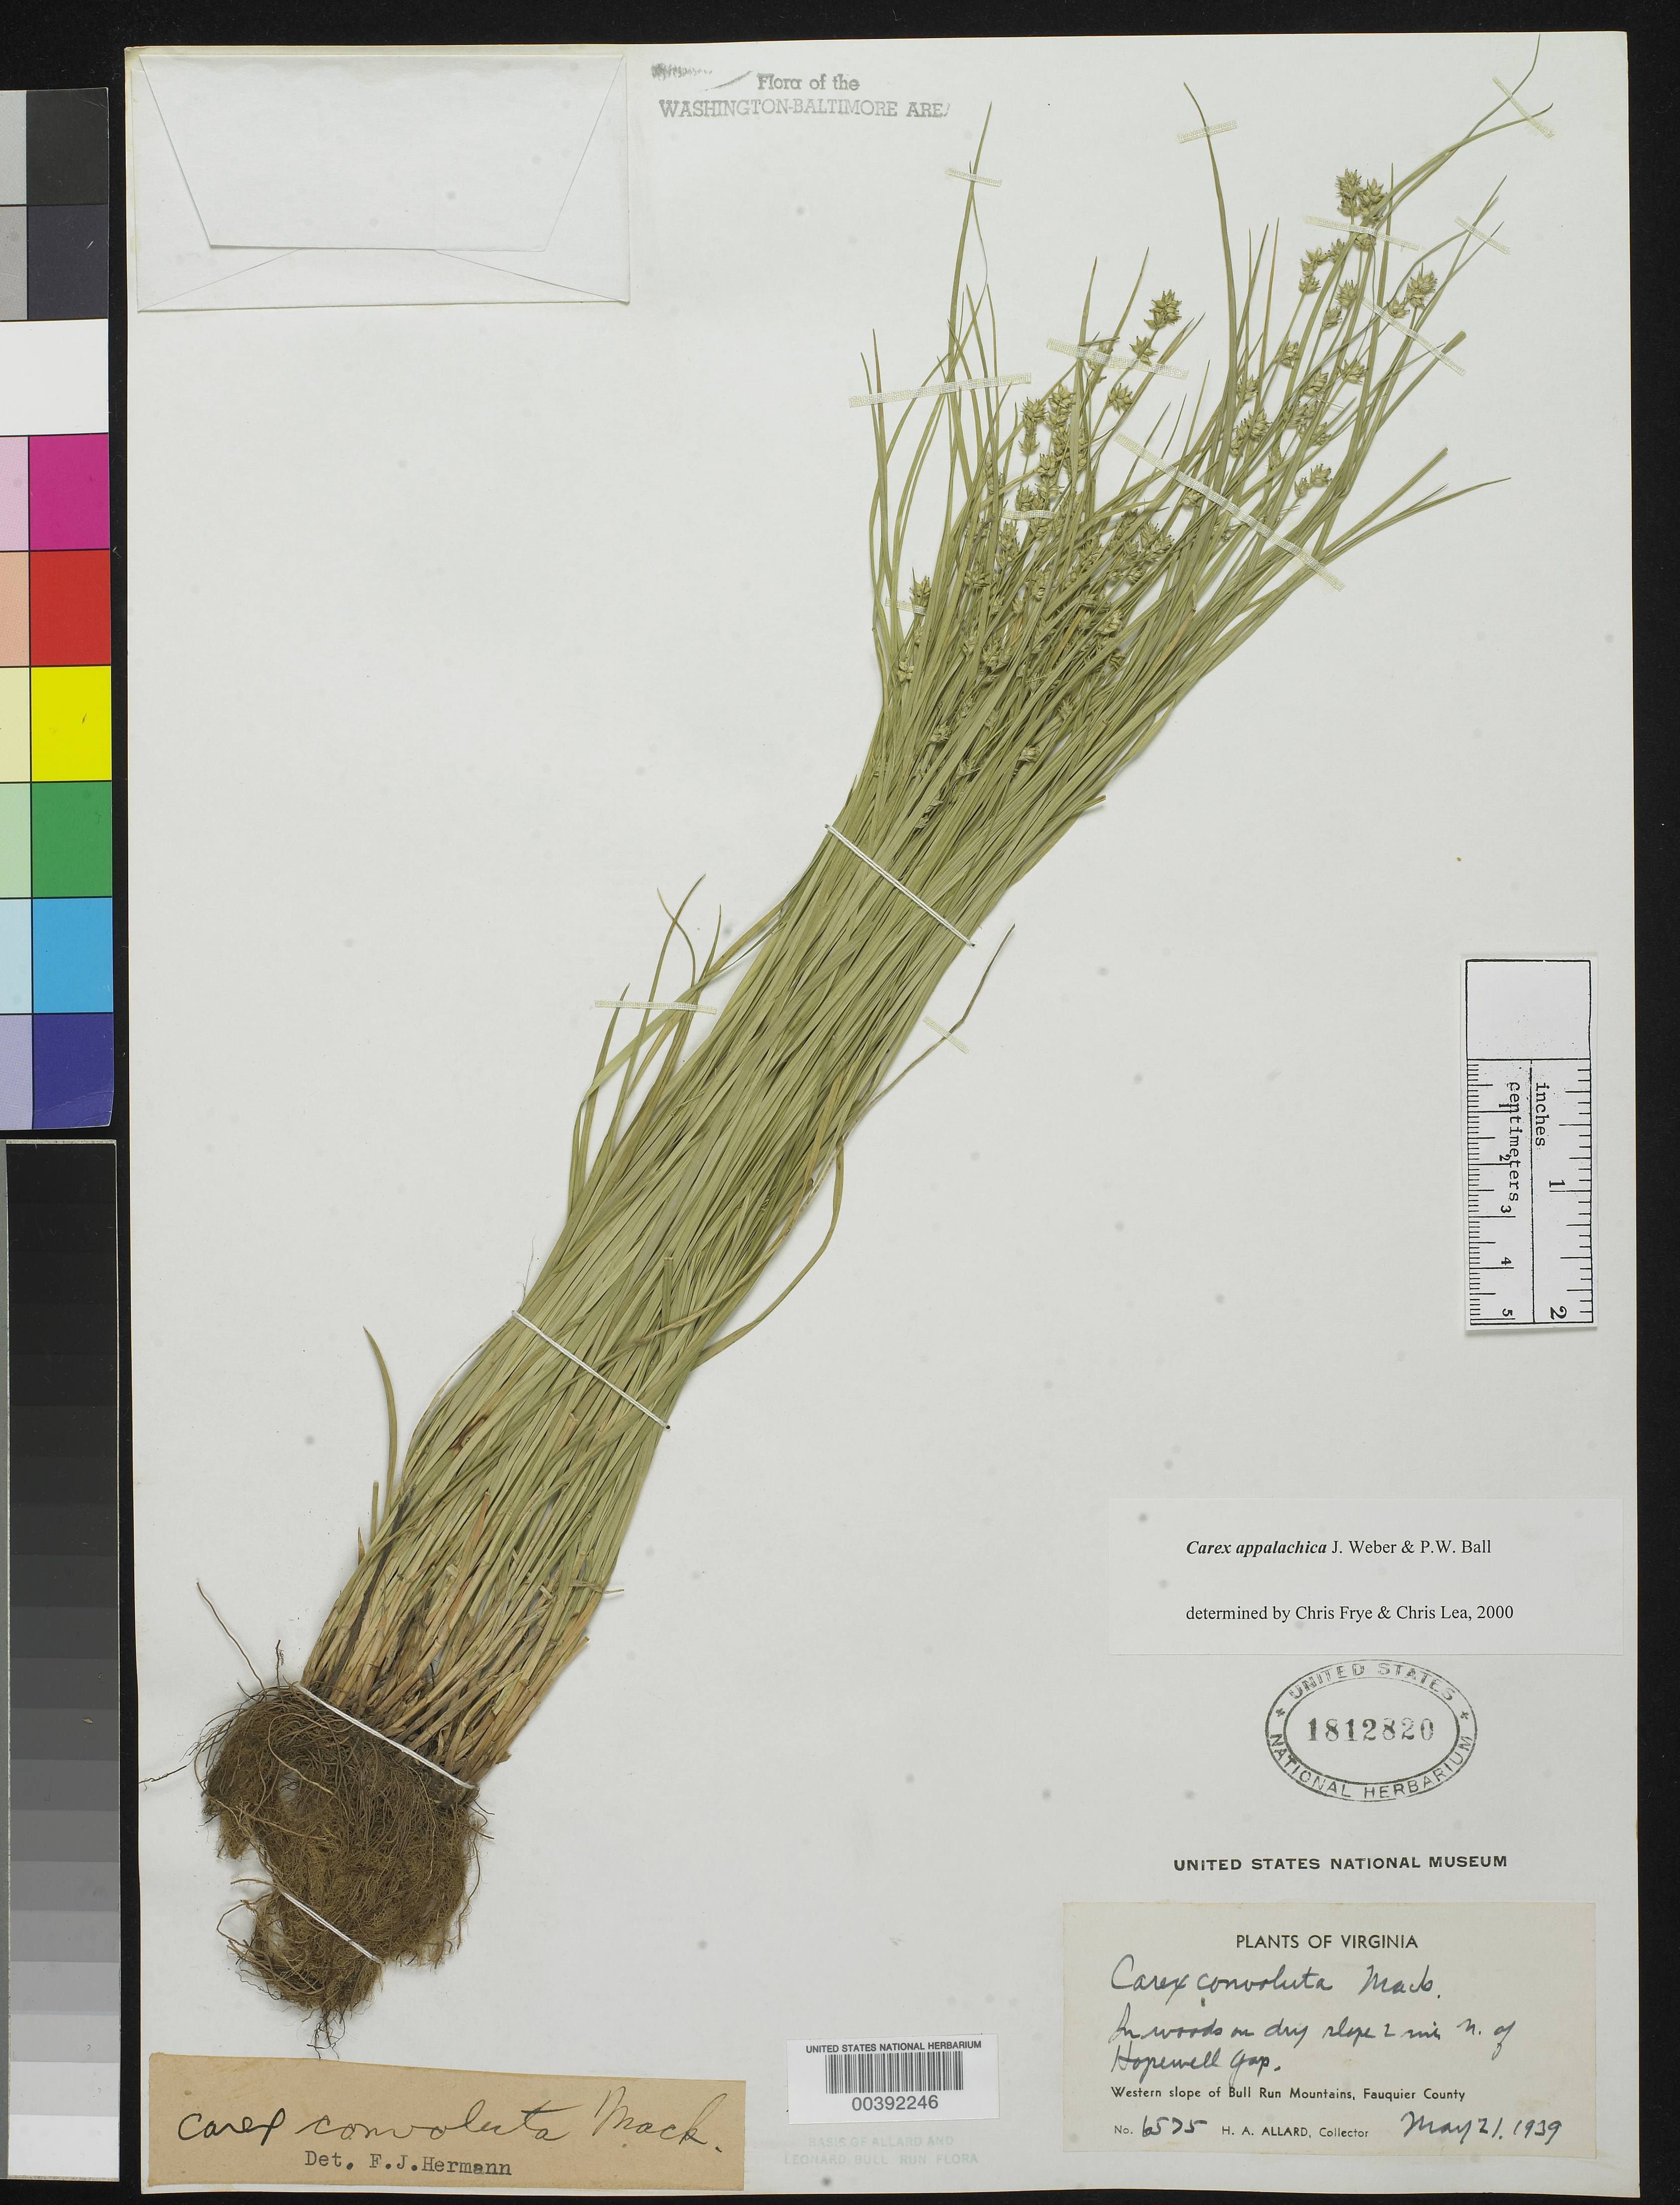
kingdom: Plantae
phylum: Tracheophyta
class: Liliopsida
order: Poales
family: Cyperaceae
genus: Carex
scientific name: Carex appalachica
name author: J.M. Webber & P.W. Ball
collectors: H. A. Allard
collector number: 6575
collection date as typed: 21 May 1939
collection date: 1939-05-21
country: United States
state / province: Virginia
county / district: Fauquier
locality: North of Hopewell Gap Bull Run Mts.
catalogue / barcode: US 1812820